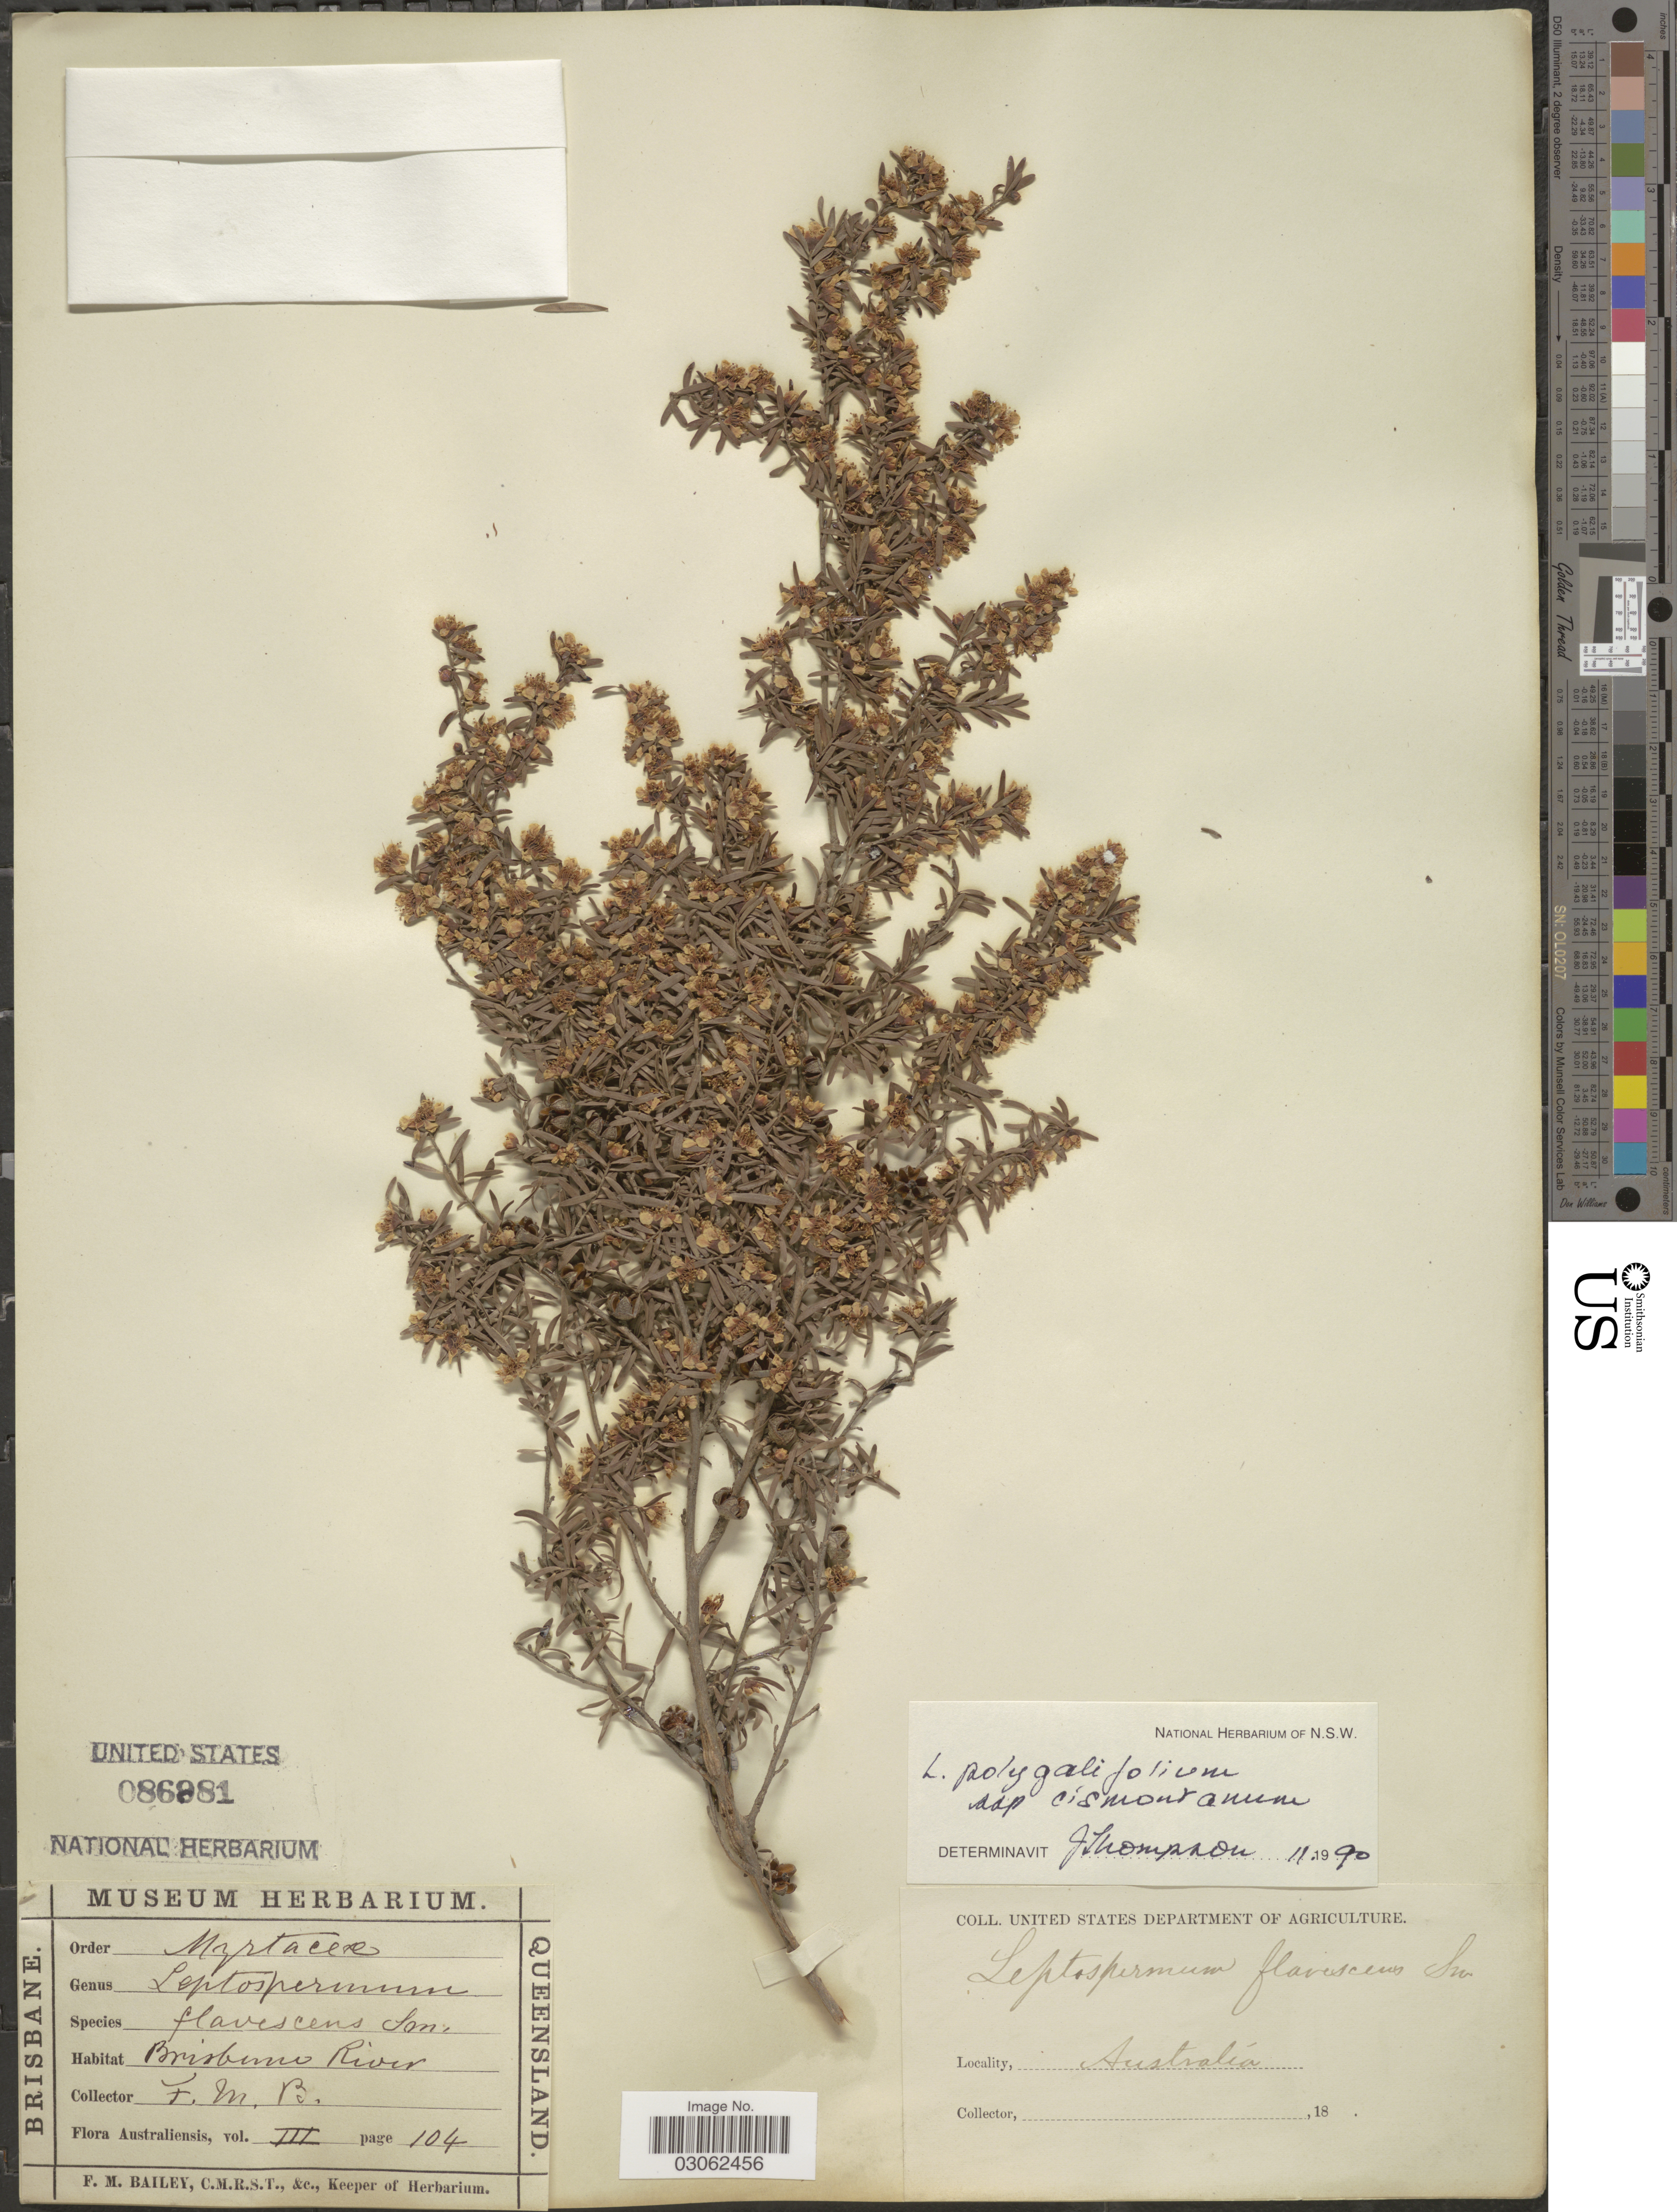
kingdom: Plantae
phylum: Tracheophyta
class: Magnoliopsida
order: Myrtales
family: Myrtaceae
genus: Leptospermum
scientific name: Leptospermum polygalifolium subsp. cismontanum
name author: Joy Thomps.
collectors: F. M. Bailey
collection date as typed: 18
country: Australia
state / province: Queensland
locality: Brisbane River.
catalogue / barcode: US 86881